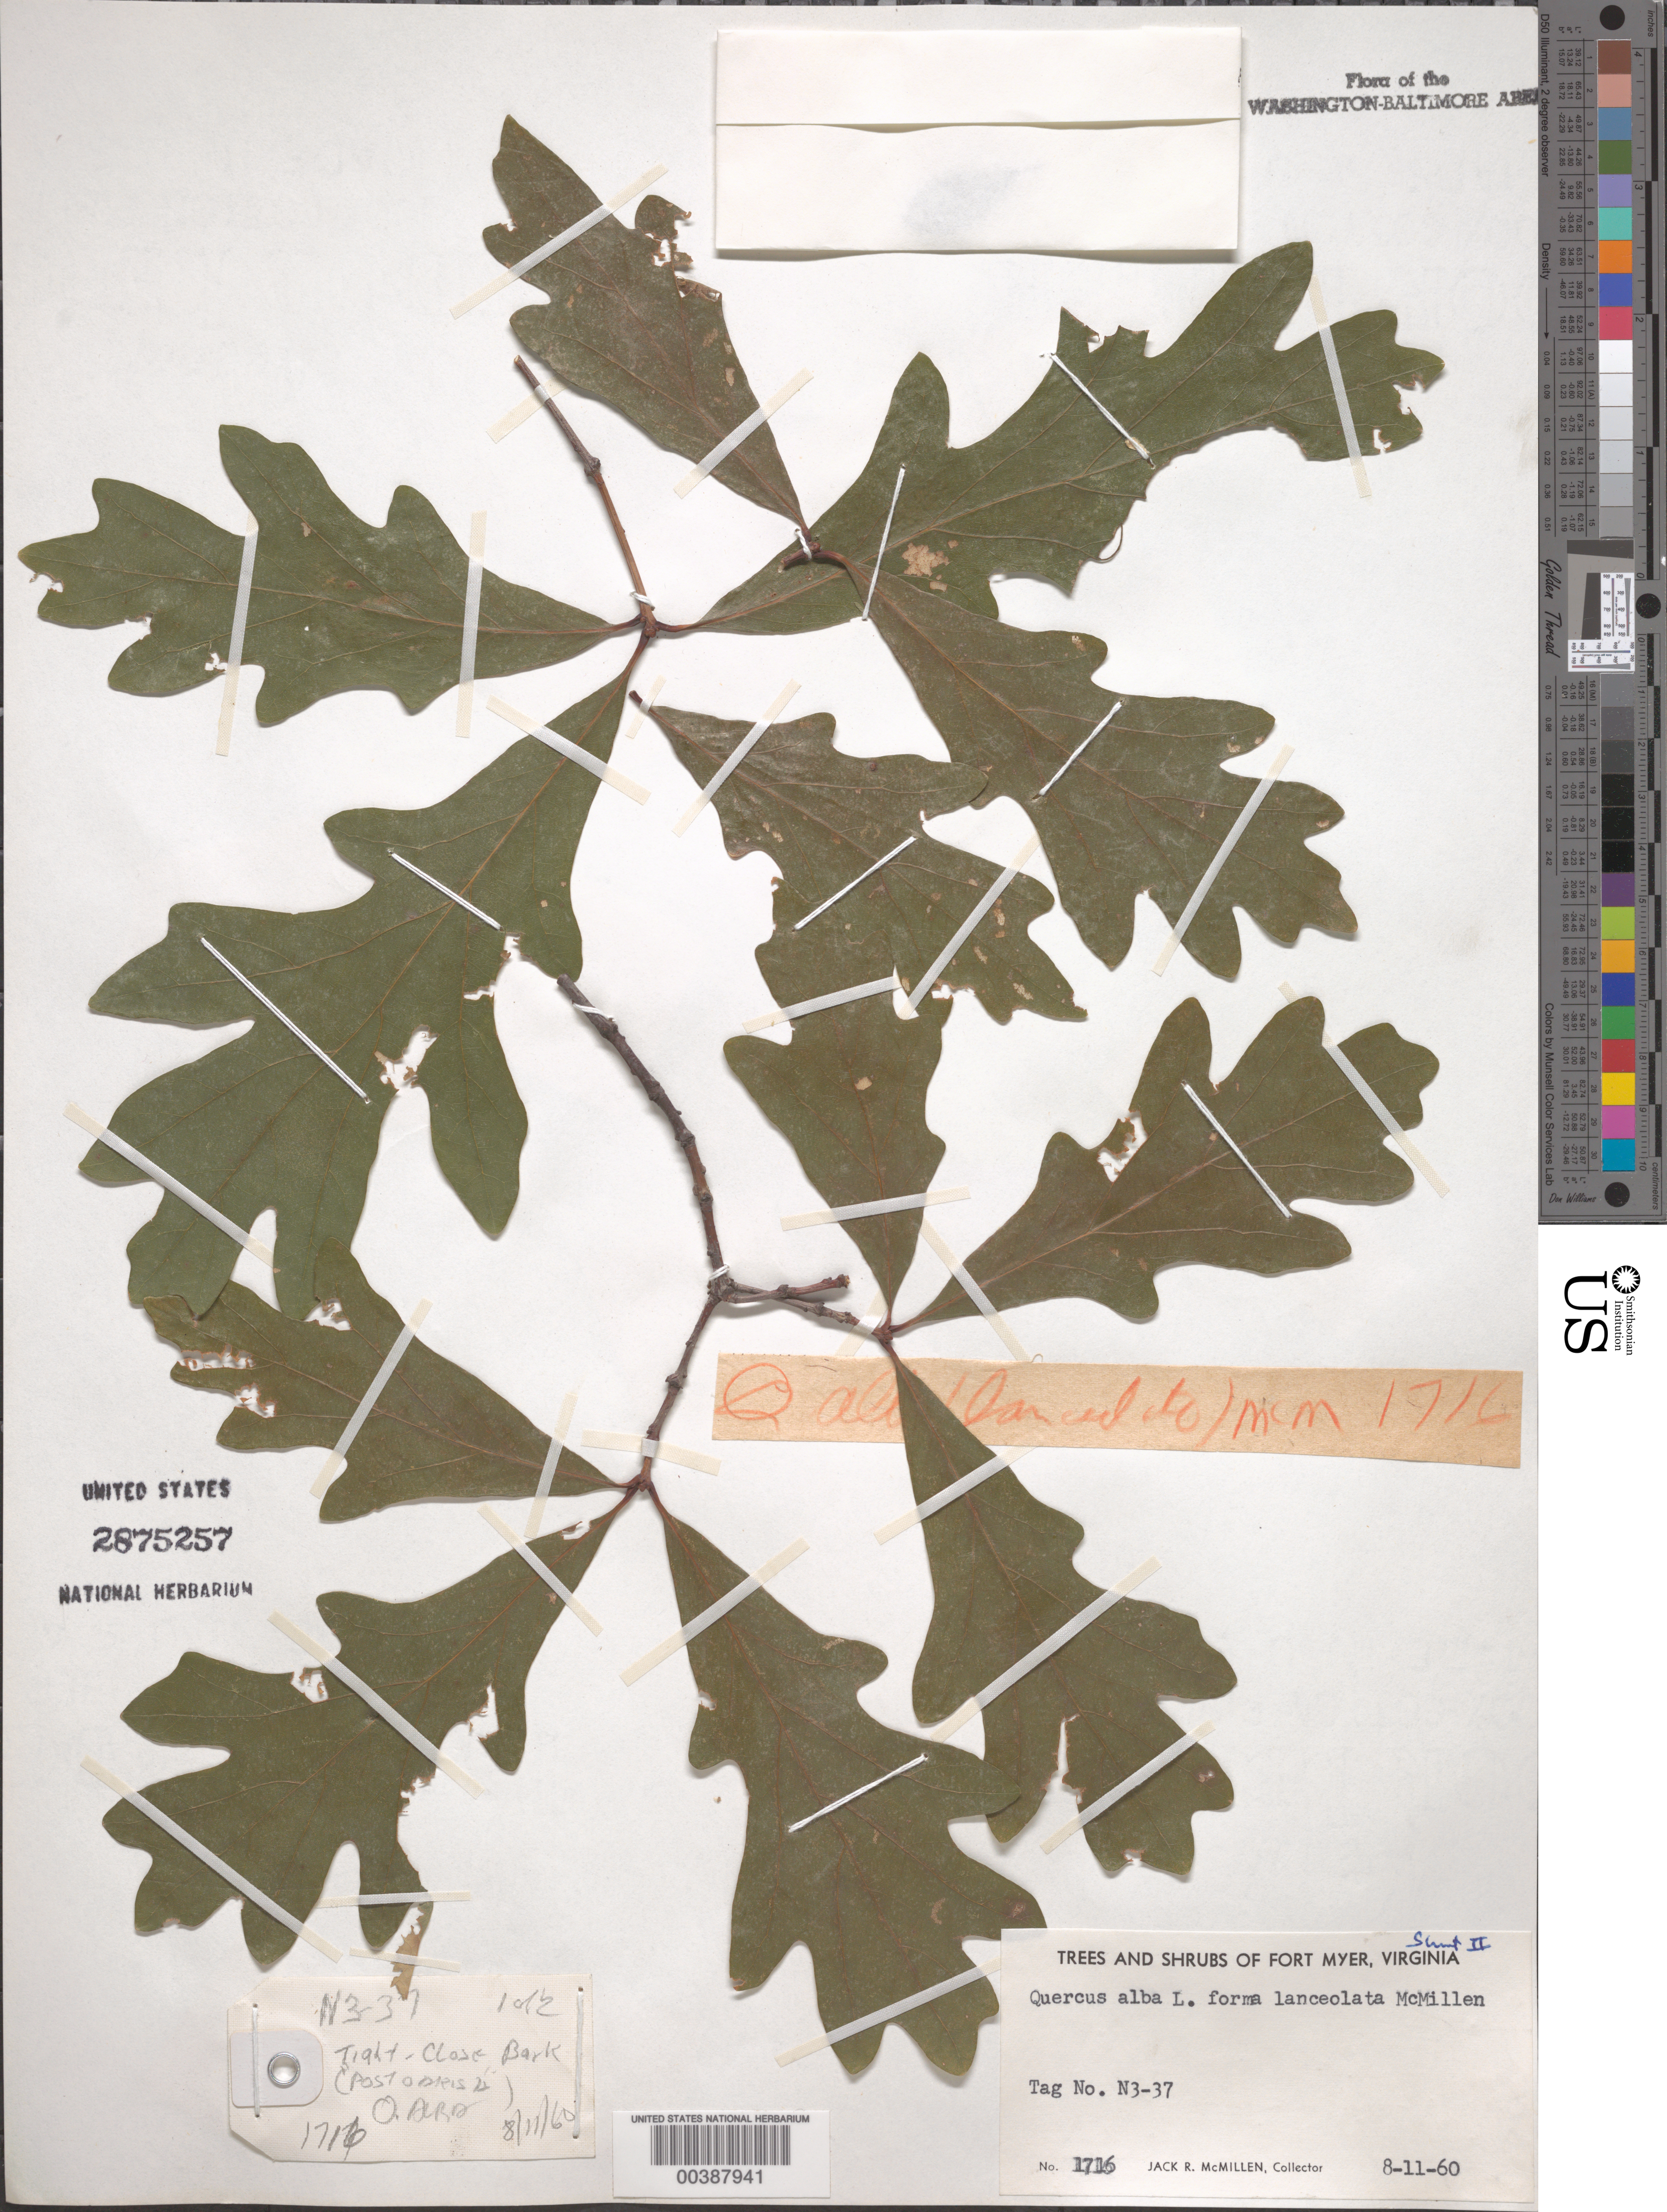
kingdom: Plantae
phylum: Tracheophyta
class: Magnoliopsida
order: Fagales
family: Fagaceae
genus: Quercus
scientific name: Quercus alba f. lanceolata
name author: McMillen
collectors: J. McMillen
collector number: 1716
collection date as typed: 11 Aug 1960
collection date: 1960-08-11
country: United States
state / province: Virginia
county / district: Arlington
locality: Fort Myers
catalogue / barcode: US 2875257